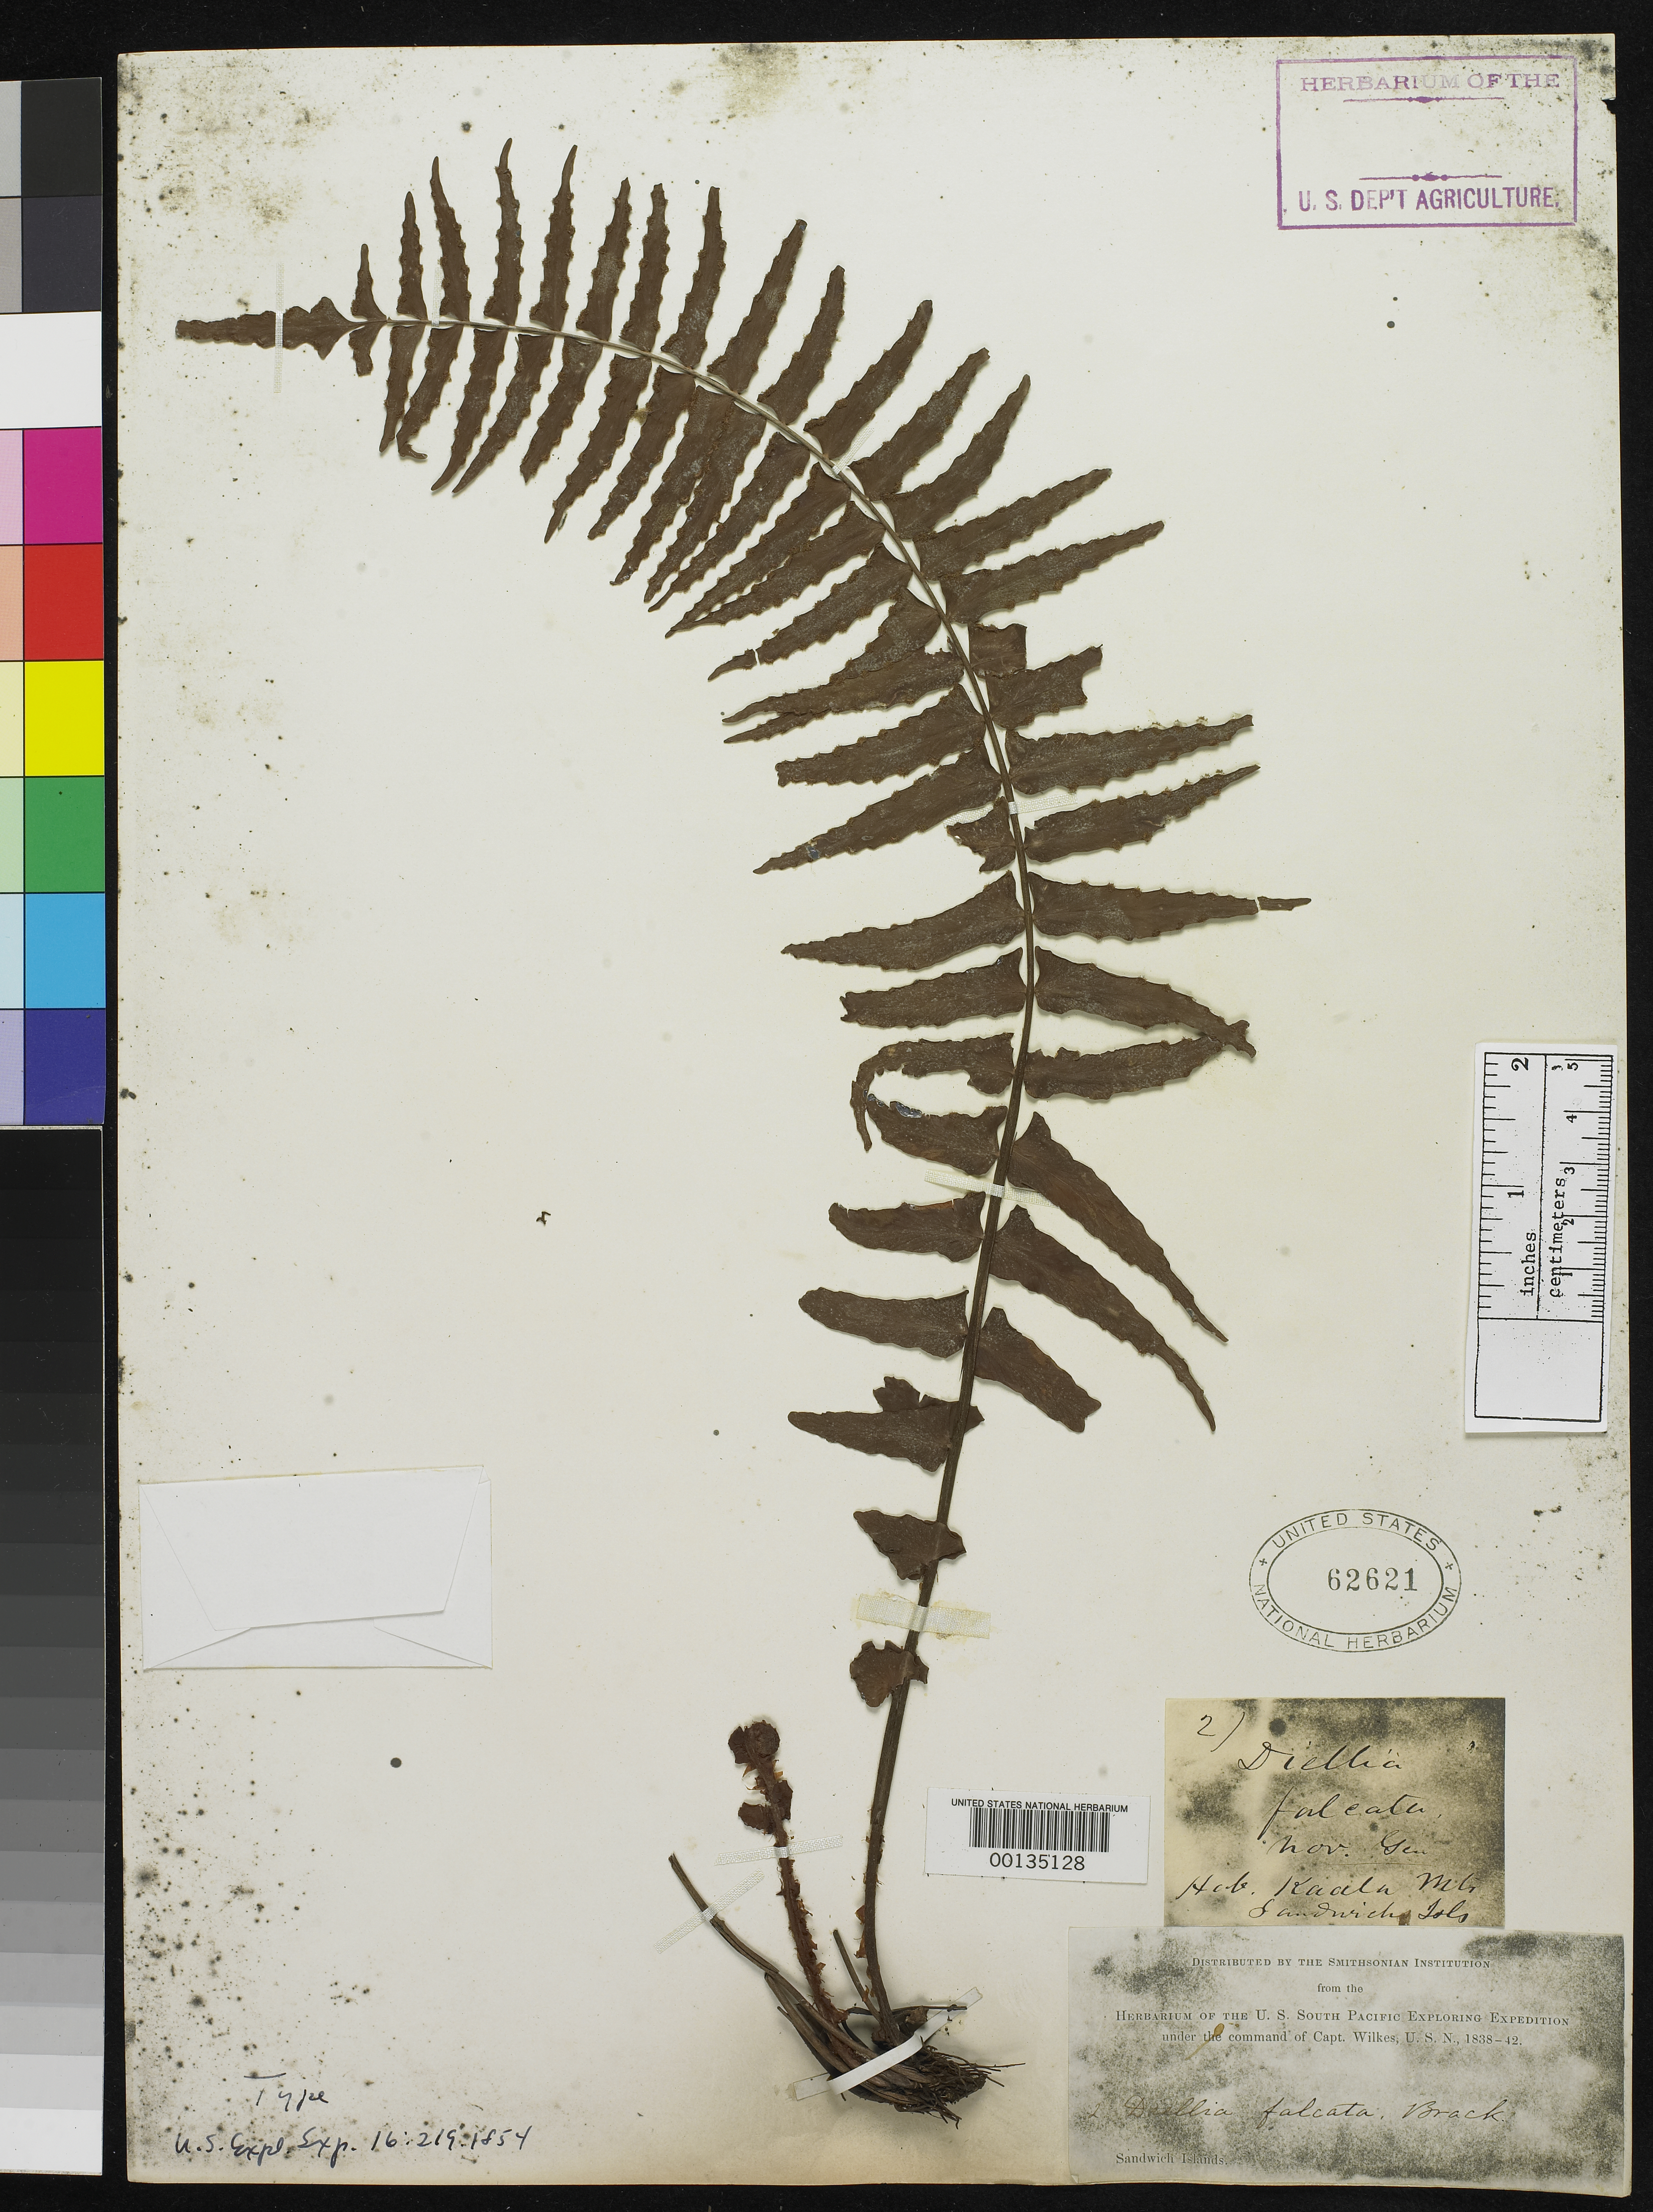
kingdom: Plantae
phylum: Tracheophyta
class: Polypodiopsida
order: Polypodiales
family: Aspleniaceae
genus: Diellia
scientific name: Diellia falcata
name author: Brack. in Wilkes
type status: Holotype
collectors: Wilkes Explor. Exped.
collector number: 2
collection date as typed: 1838 to -- --- 1842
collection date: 1838/1842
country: United States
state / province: Hawaii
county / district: Maui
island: Maui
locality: Kaala Mountains.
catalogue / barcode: US 62621